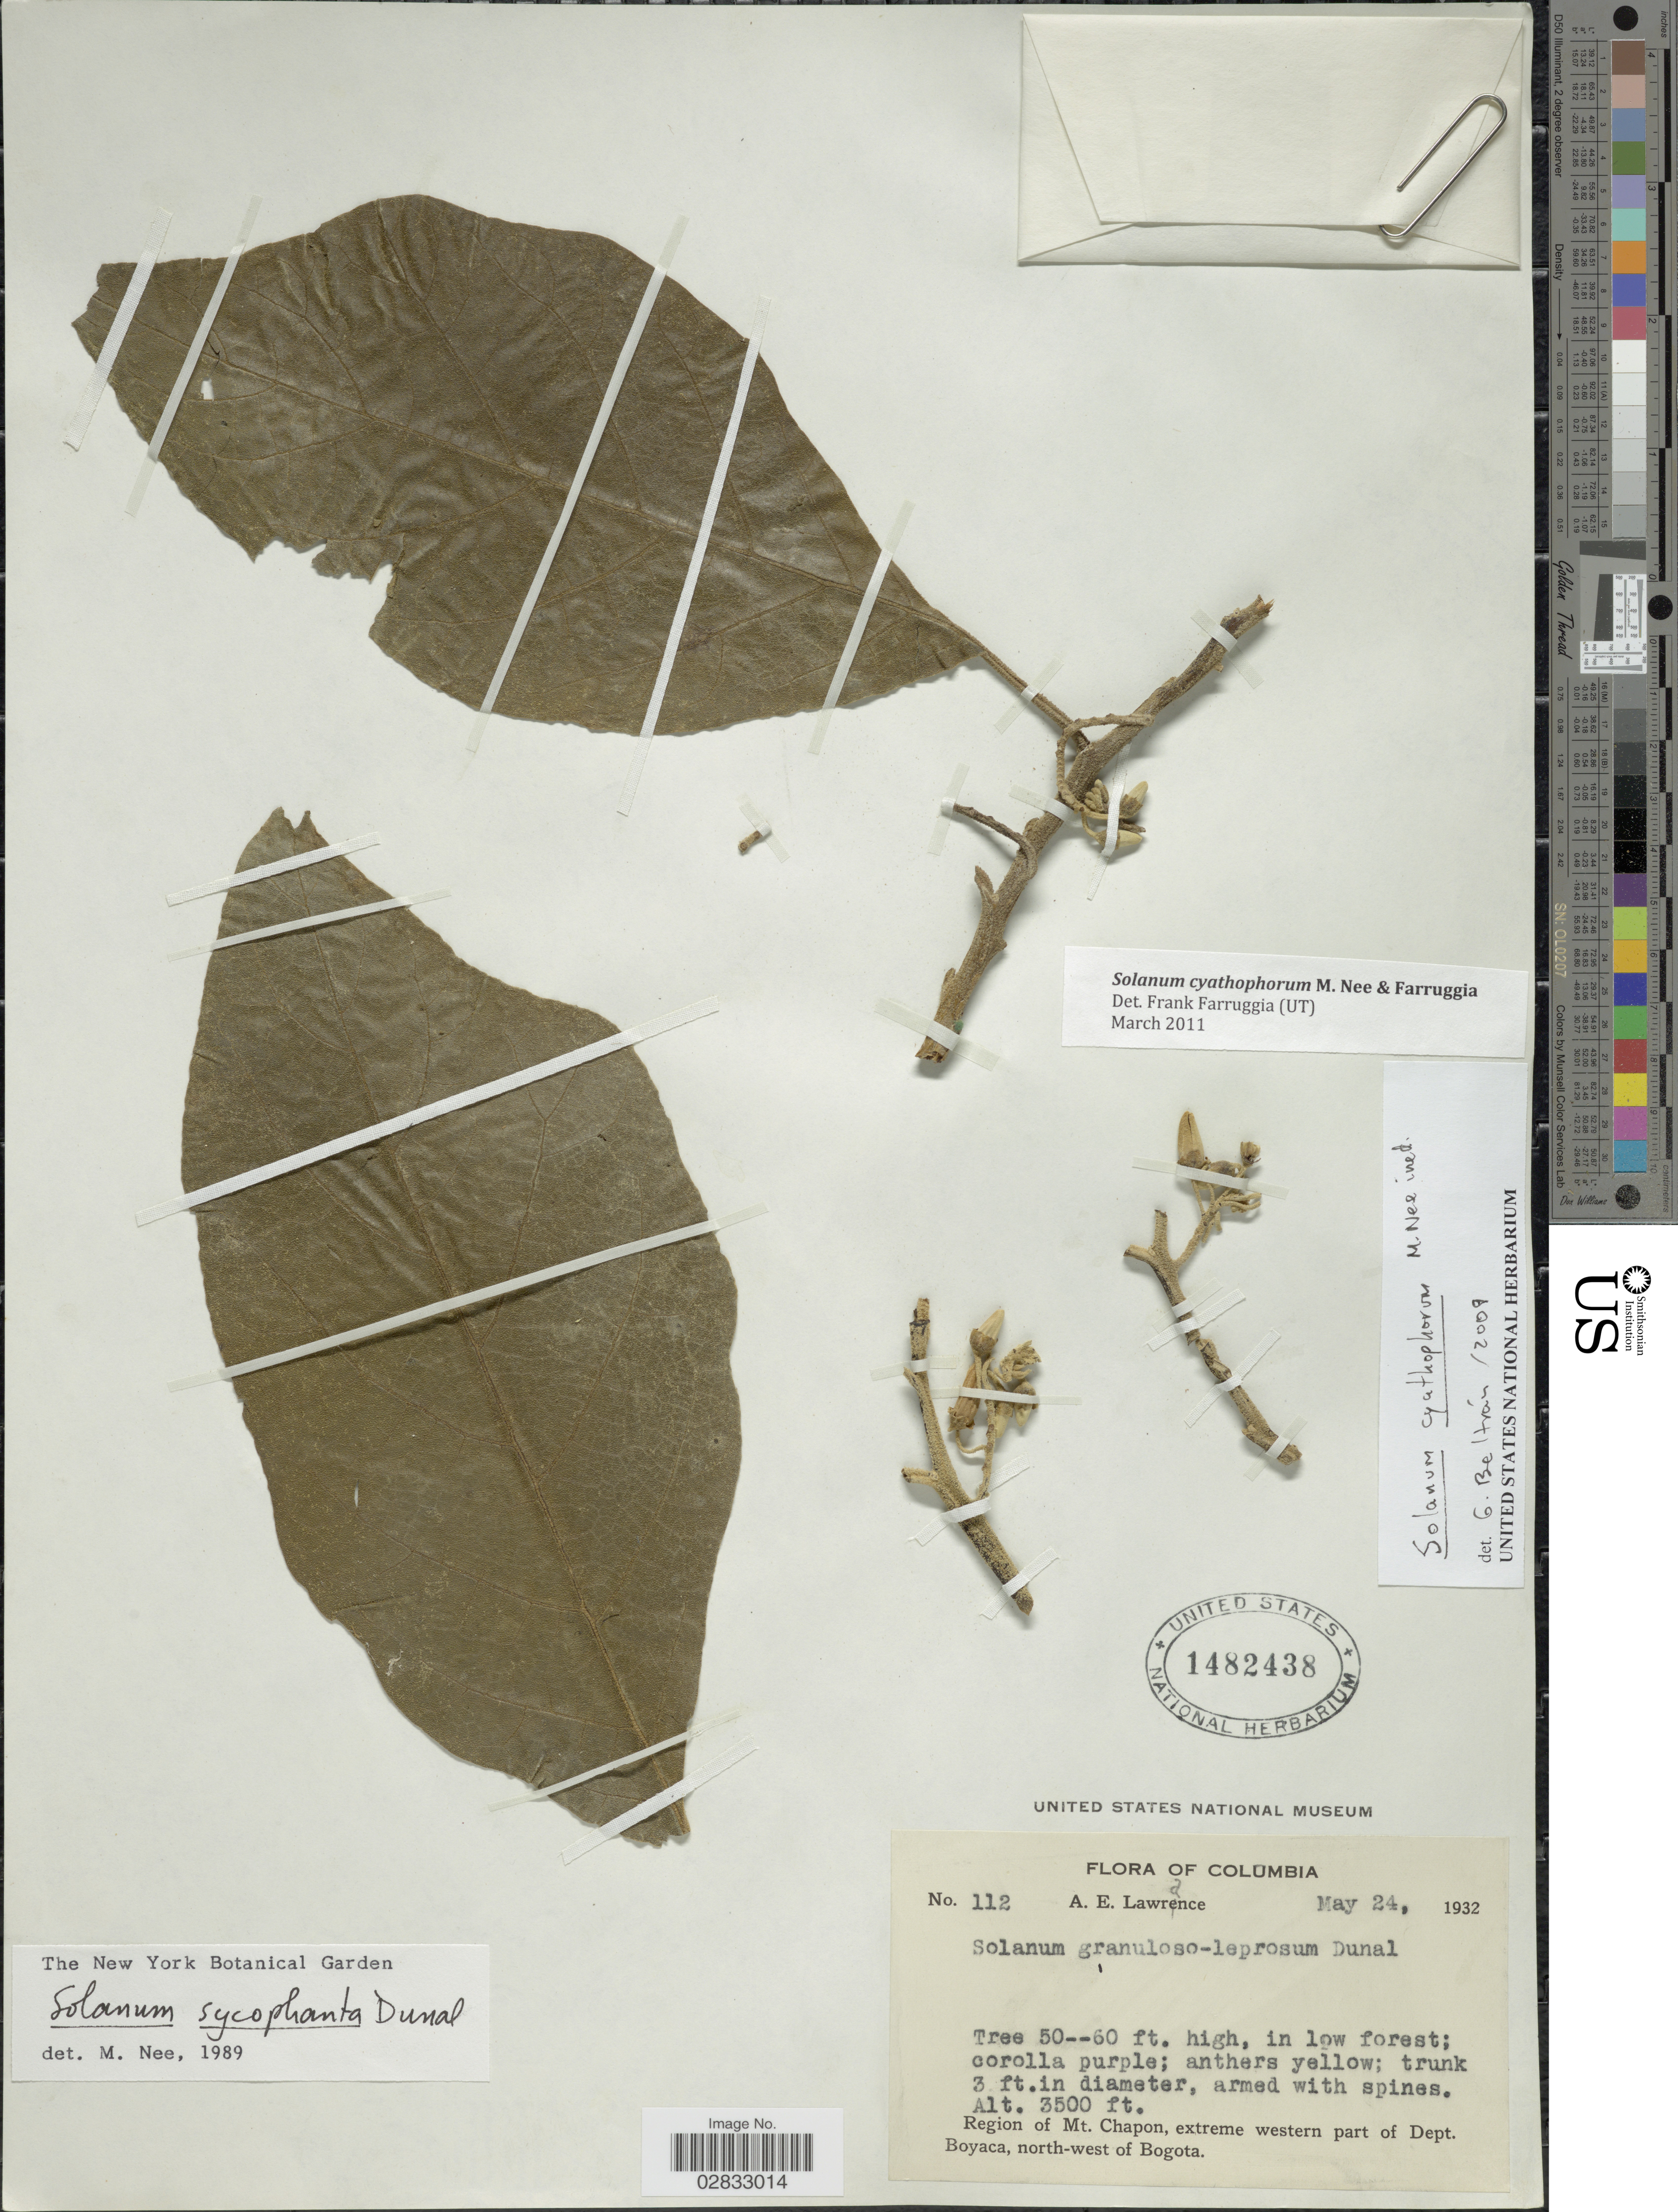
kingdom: Plantae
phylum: Tracheophyta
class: Magnoliopsida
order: Solanales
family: Solanaceae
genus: Solanum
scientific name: Solanum cyathophorum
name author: M. Nee & Farruggia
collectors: A. Lawrance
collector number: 112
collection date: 1932-05-24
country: Colombia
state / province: Boyacá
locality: Region of Mt. Chapon, extreme western part of Dept. Boyaca, north-west of Bogota.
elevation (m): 1067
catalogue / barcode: US 1482438